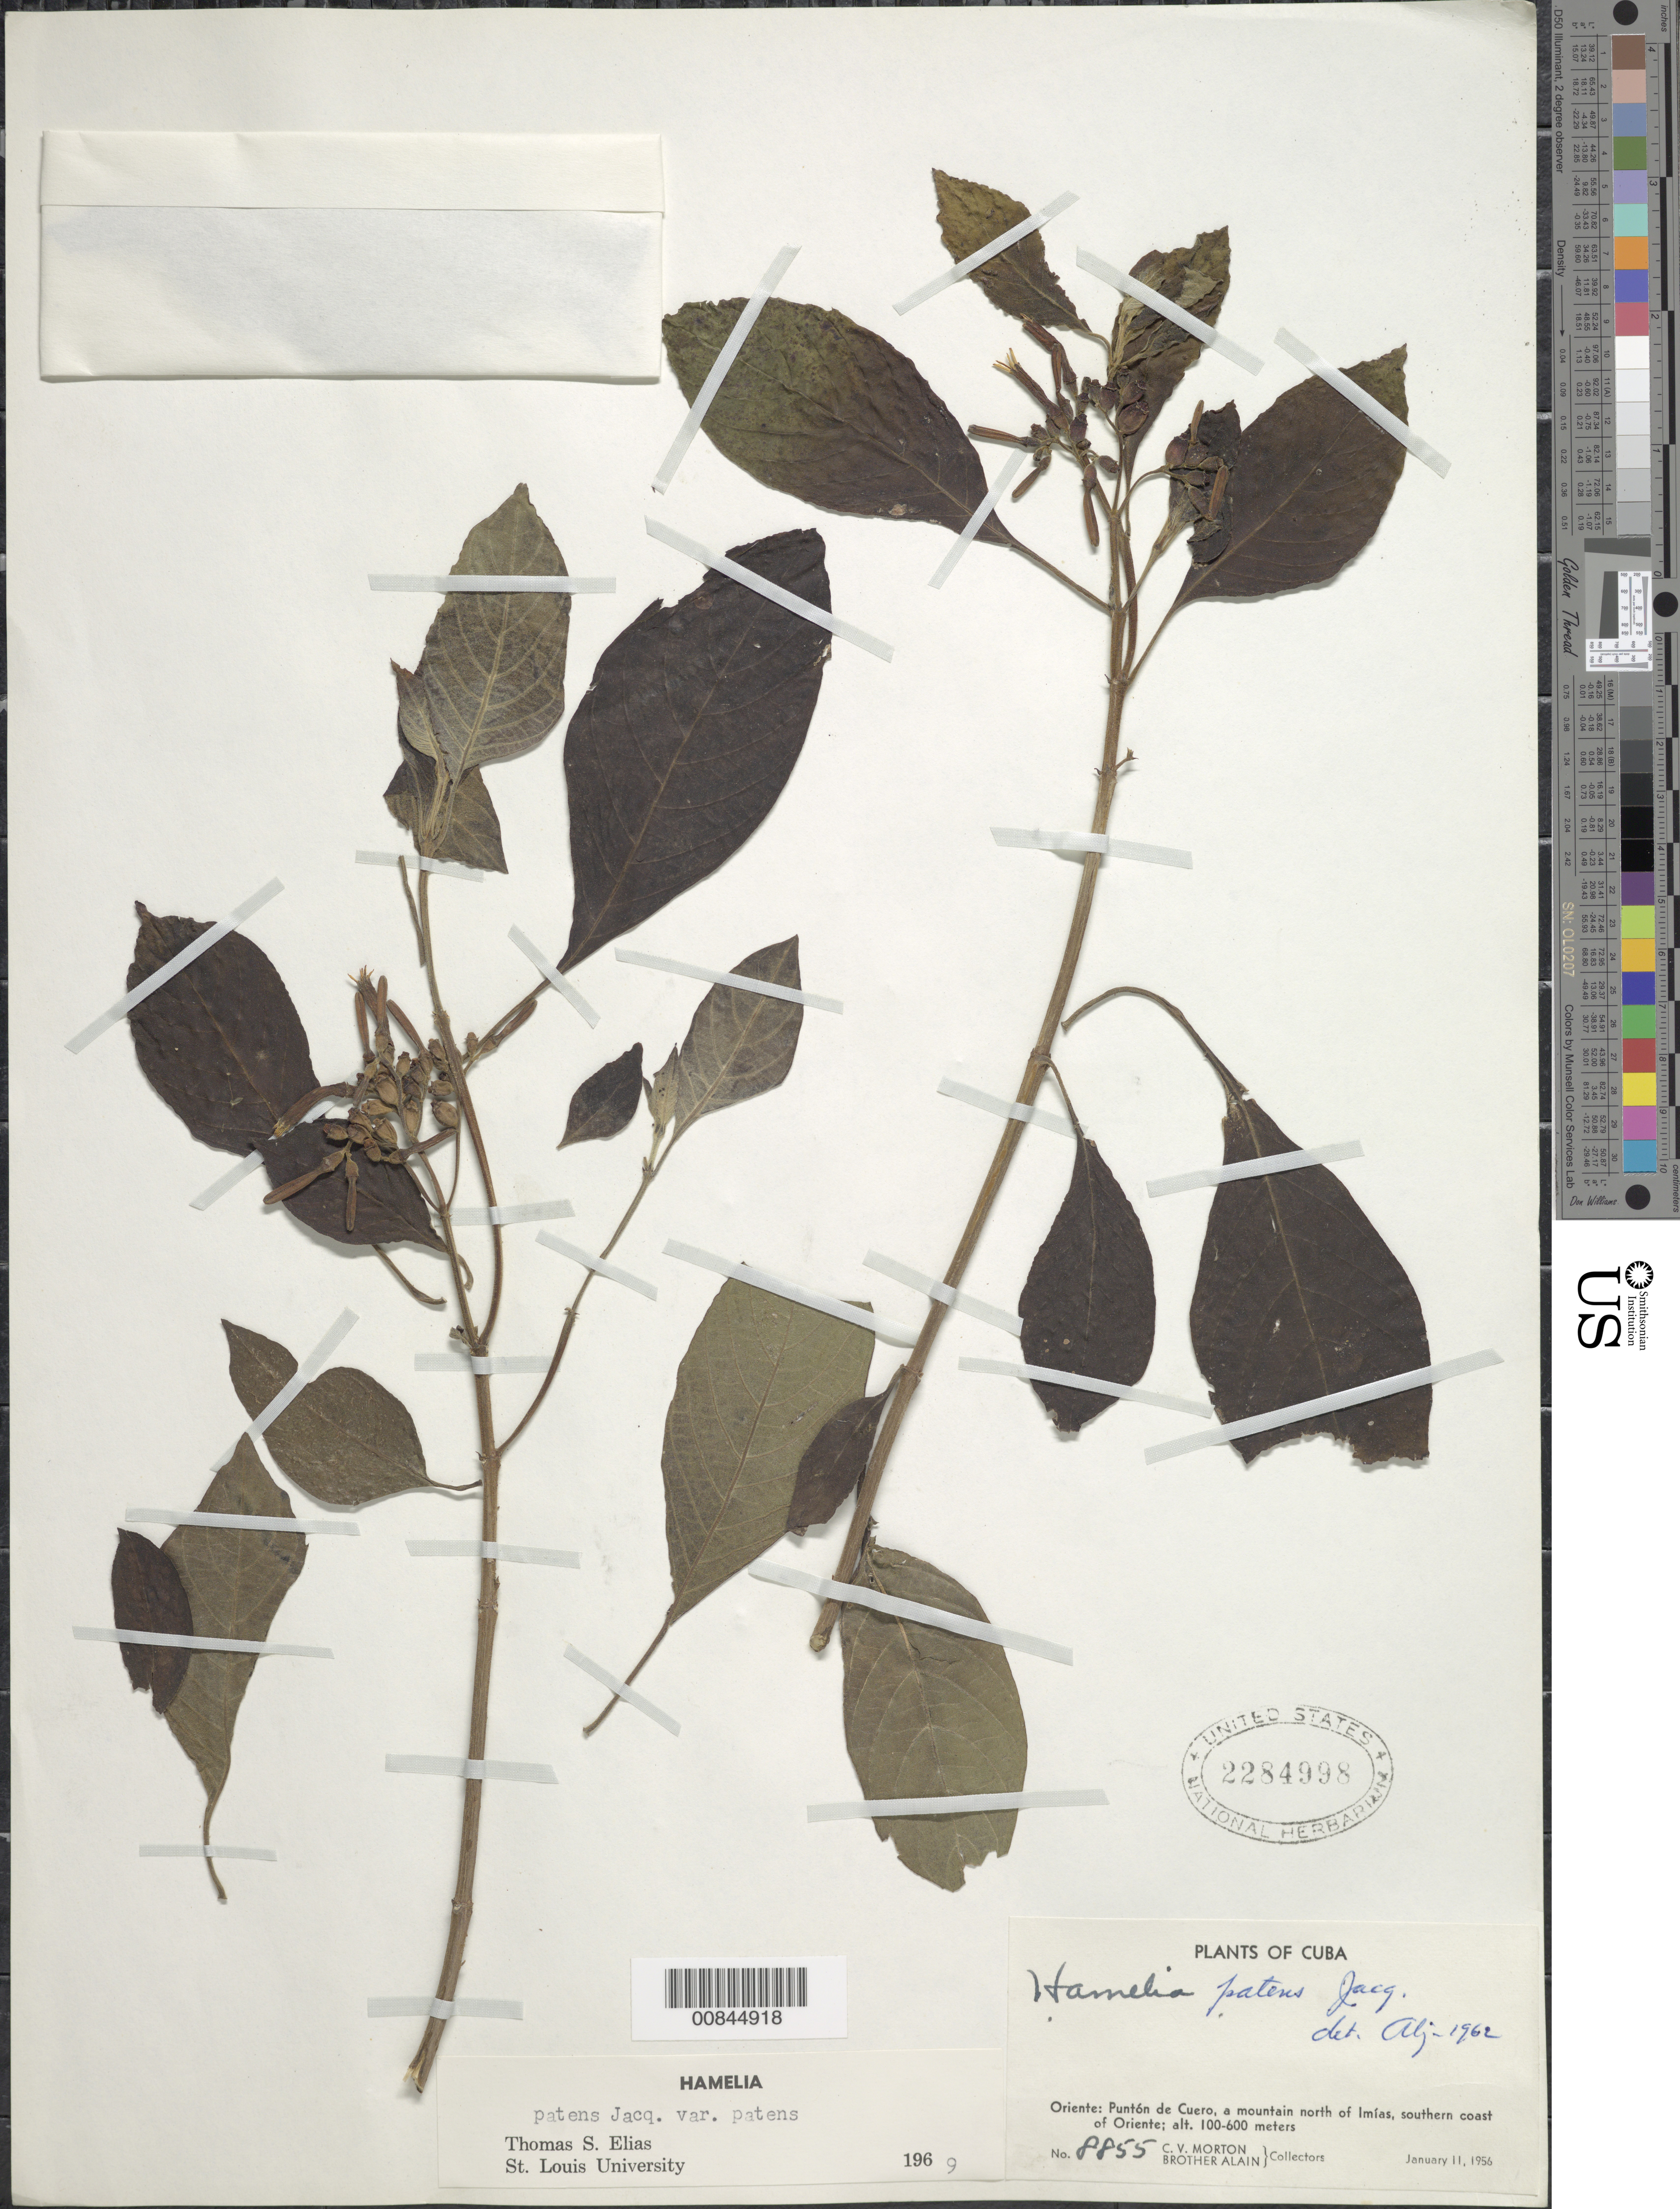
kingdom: Plantae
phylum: Tracheophyta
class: Magnoliopsida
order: Gentianales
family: Rubiaceae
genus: Hamelia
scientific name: Hamelia patens var. patens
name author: Jacq.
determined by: Elias, T. S.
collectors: C. V. Morton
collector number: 8855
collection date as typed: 11 Jan 1956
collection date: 1956-01-11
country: Cuba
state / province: Oriente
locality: Puntón de Cuero, a mountain north of Imías, southern coast of Oriente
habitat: Montane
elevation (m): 100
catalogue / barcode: US 2284998